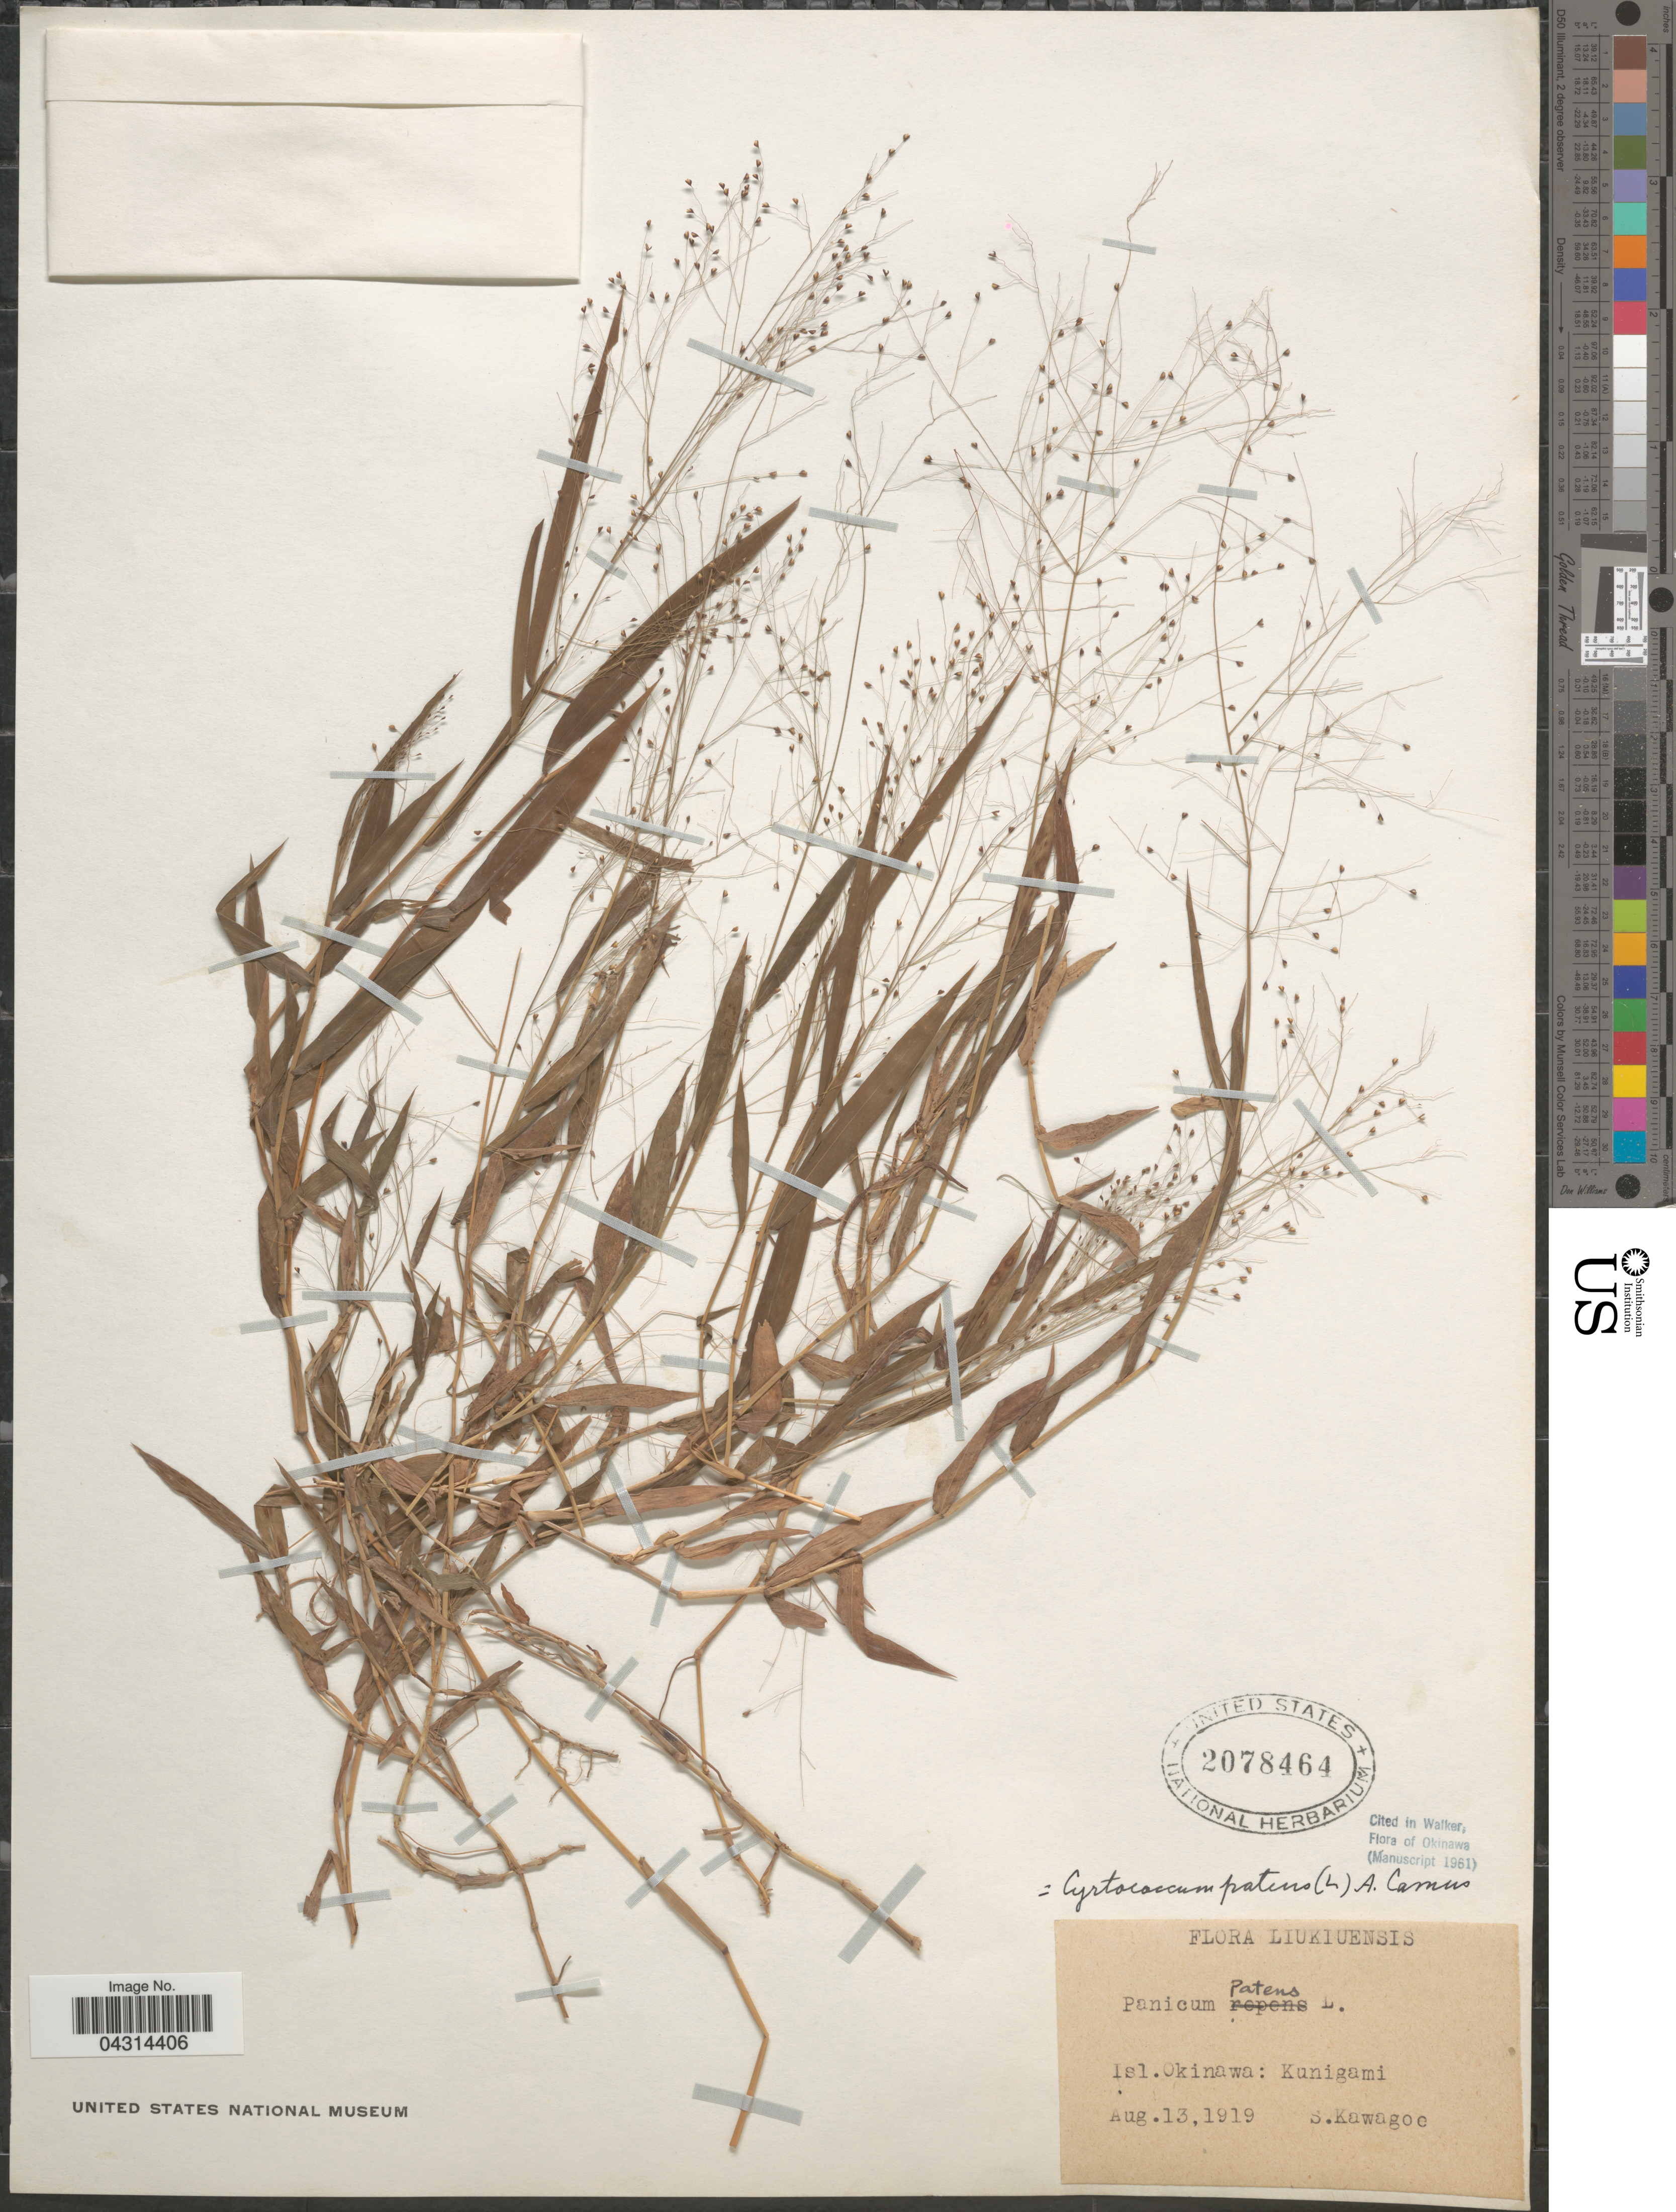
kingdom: Plantae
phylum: Tracheophyta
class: Liliopsida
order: Poales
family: Poaceae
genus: Cyrtococcum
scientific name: Cyrtococcum patens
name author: (L.) A. Camus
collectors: S. Kawagoe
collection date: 1919-08-13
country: Japan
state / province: Okinawa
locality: Luikiuensis. Isl. Okinawa: Kunigami.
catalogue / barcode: US 2078464